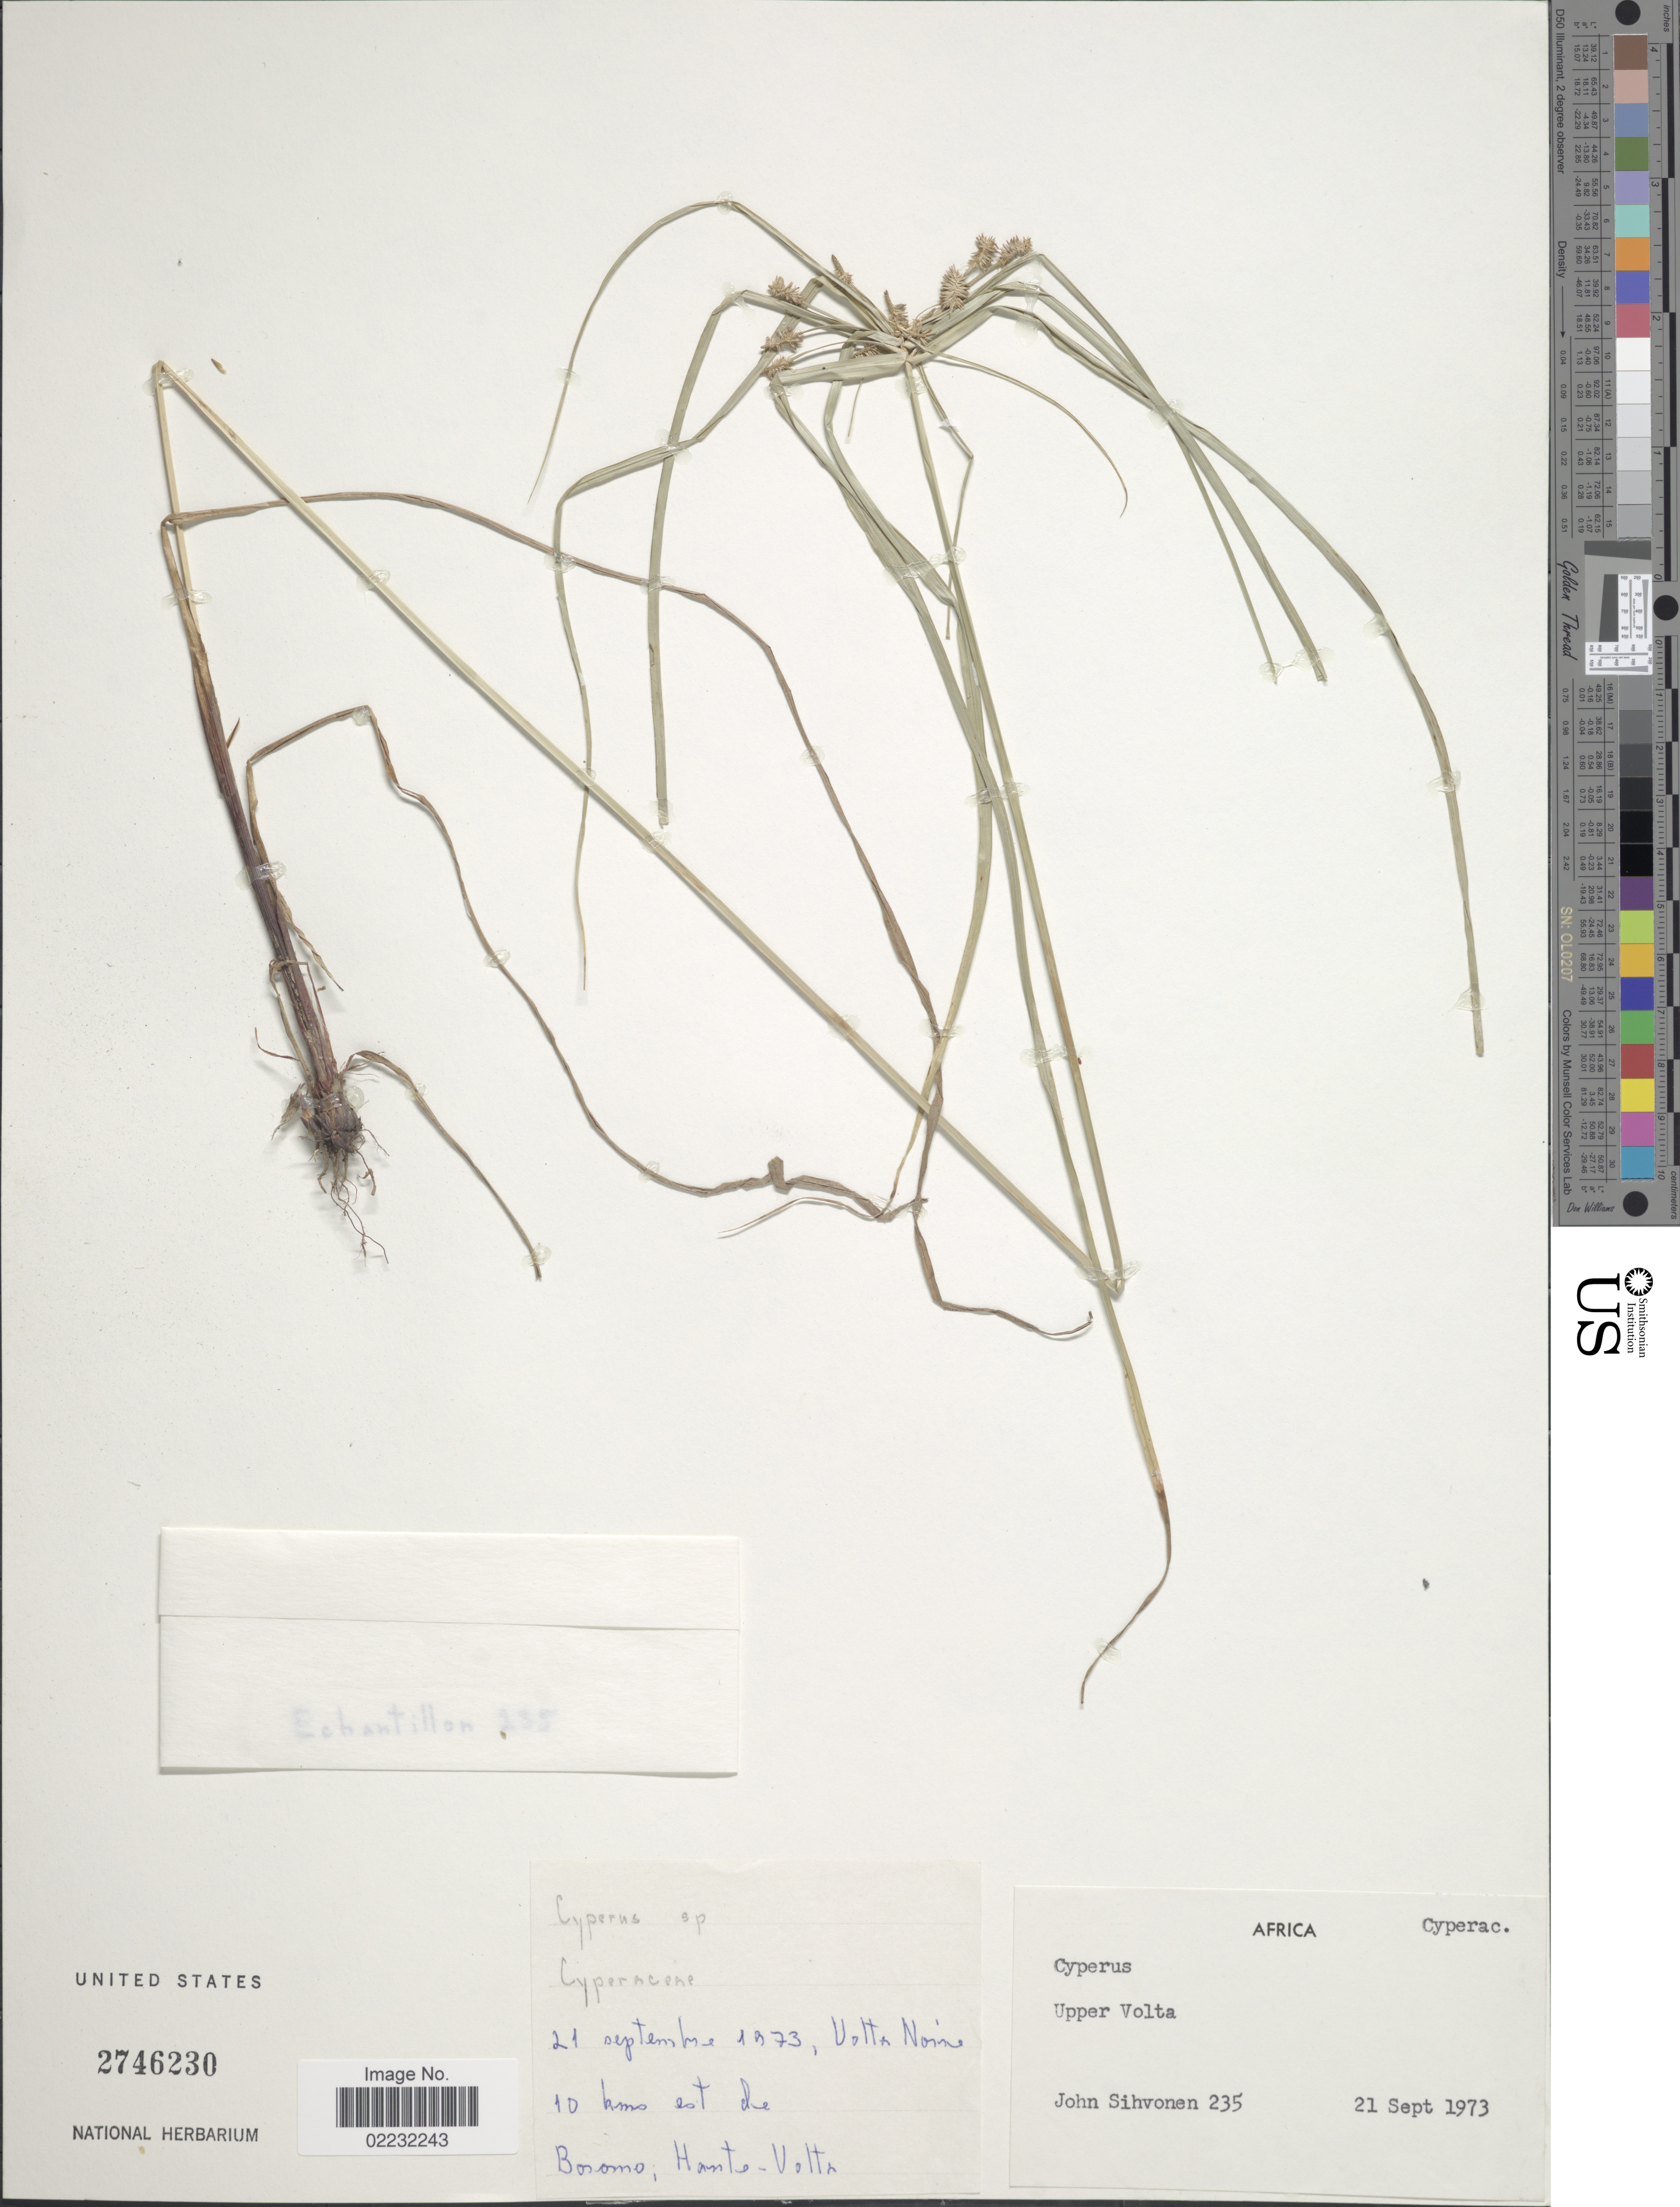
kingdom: Plantae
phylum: Tracheophyta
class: Liliopsida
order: Poales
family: Cyperaceae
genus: Cyperus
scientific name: Cyperus sp.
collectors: J. Sihvonen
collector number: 235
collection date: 1973-09-21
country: Burkina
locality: Africa, Upper Volta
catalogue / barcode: US 2746230